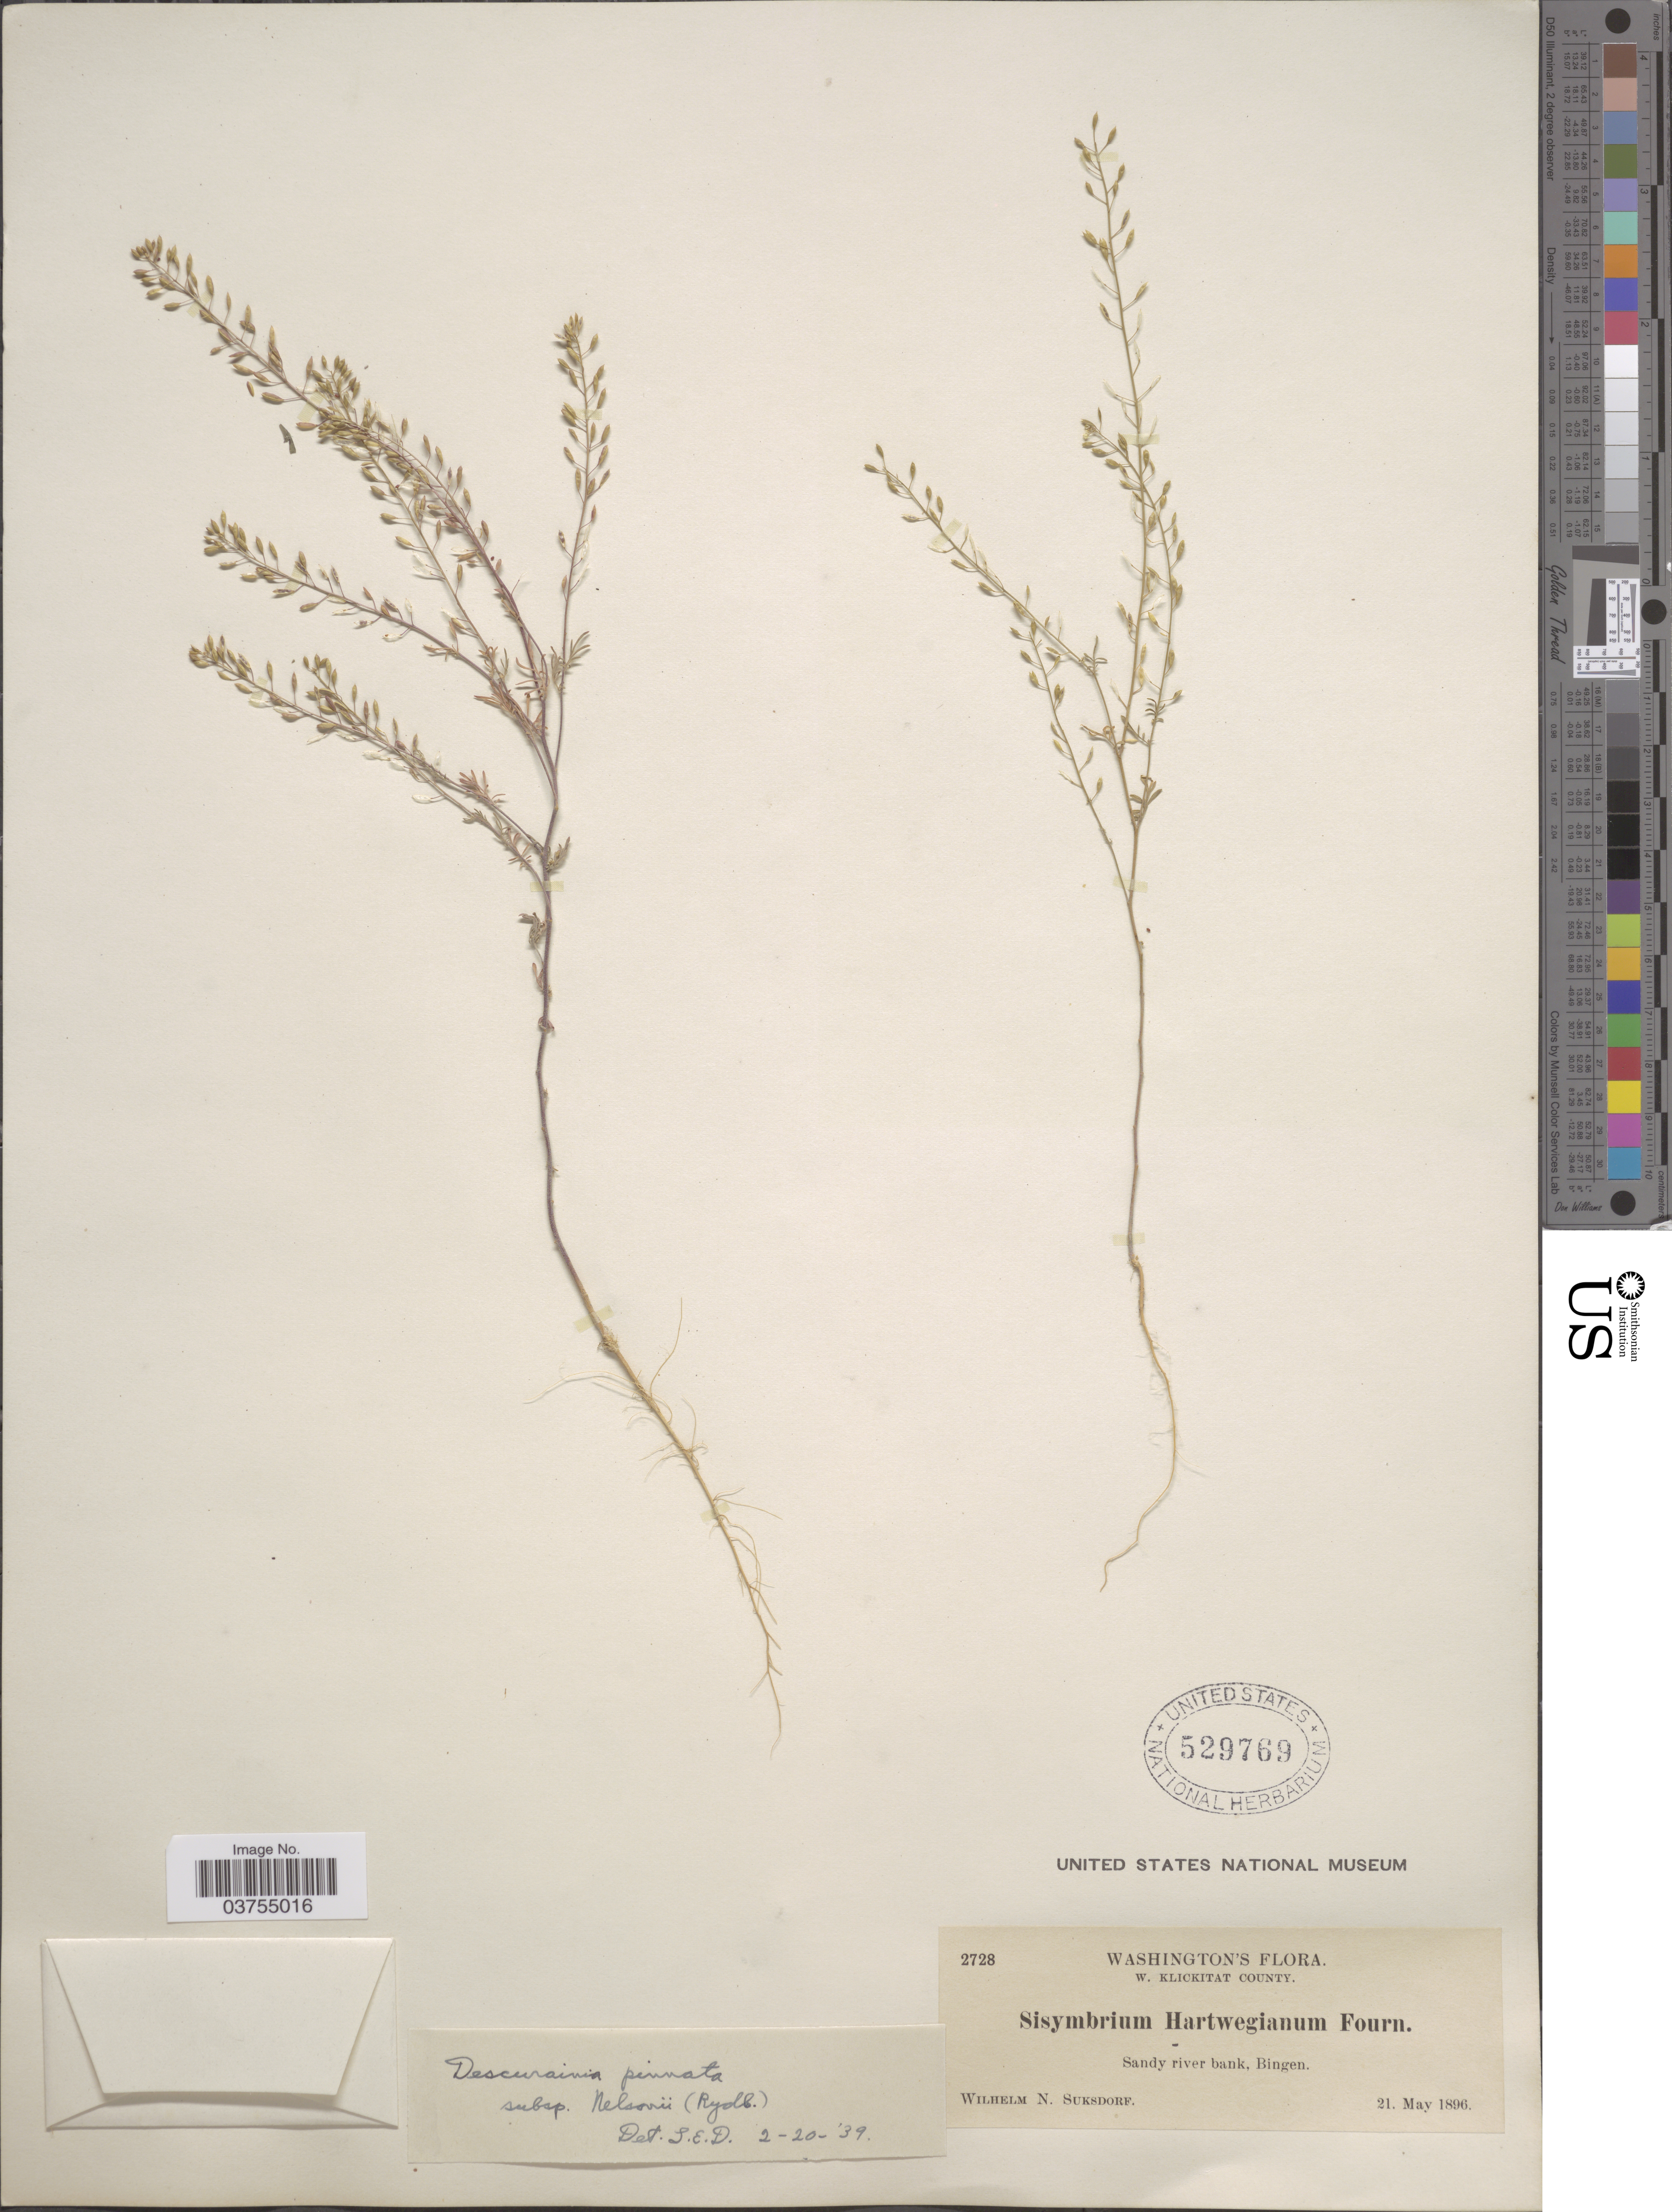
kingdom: Plantae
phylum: Tracheophyta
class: Magnoliopsida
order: Brassicales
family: Brassicaceae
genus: Descurainia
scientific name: Descurainia pinnata subsp. nelsonii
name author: (Rydb.) M. Peck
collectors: W. N. Suksdorf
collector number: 2728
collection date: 1896-05-21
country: United States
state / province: Washington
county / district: Klickitat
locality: W. Klickitat County. Sandy river bank, Bingen.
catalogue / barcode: US 529769